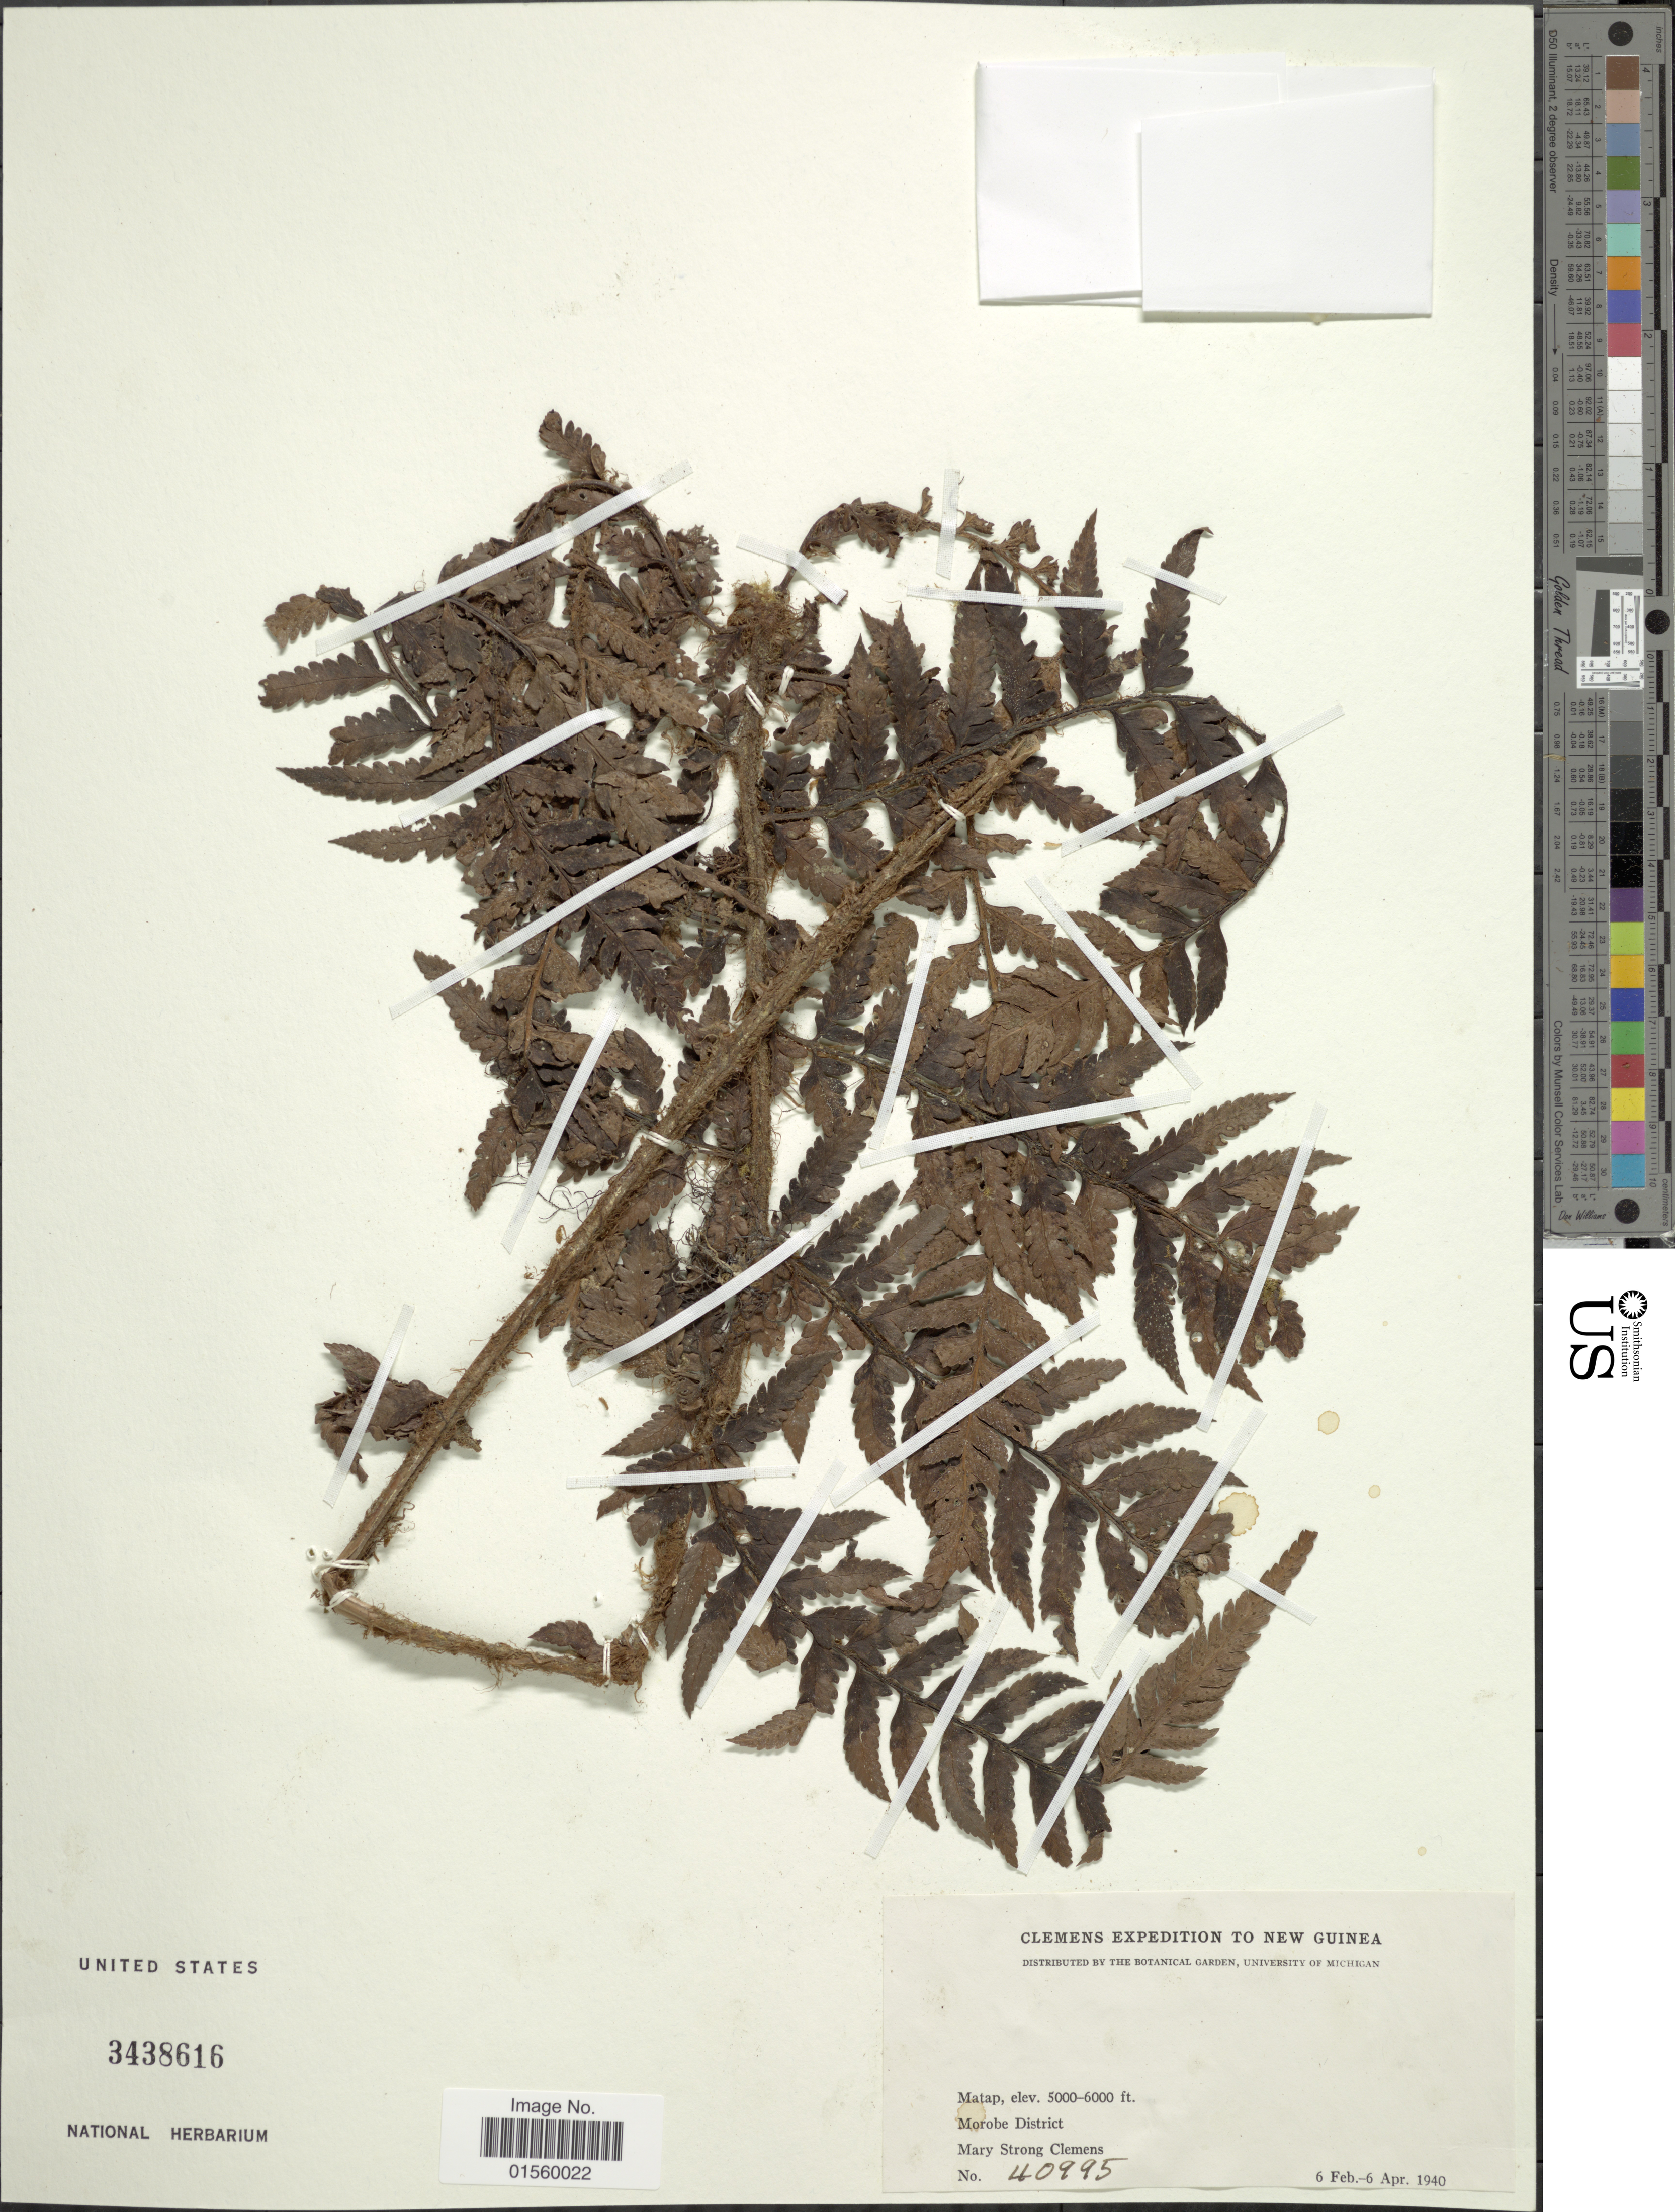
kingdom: Plantae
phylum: Tracheophyta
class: Polypodiopsida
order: Polypodiales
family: Dryopteridaceae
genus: Polystichum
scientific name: Polystichum sp.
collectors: M. S. Clemens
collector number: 40995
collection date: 1940-02-06/1940-04-06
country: Papua New Guinea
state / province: Morobe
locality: New Guinea, Matap, Morobe District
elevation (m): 1524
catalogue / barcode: US 3438616